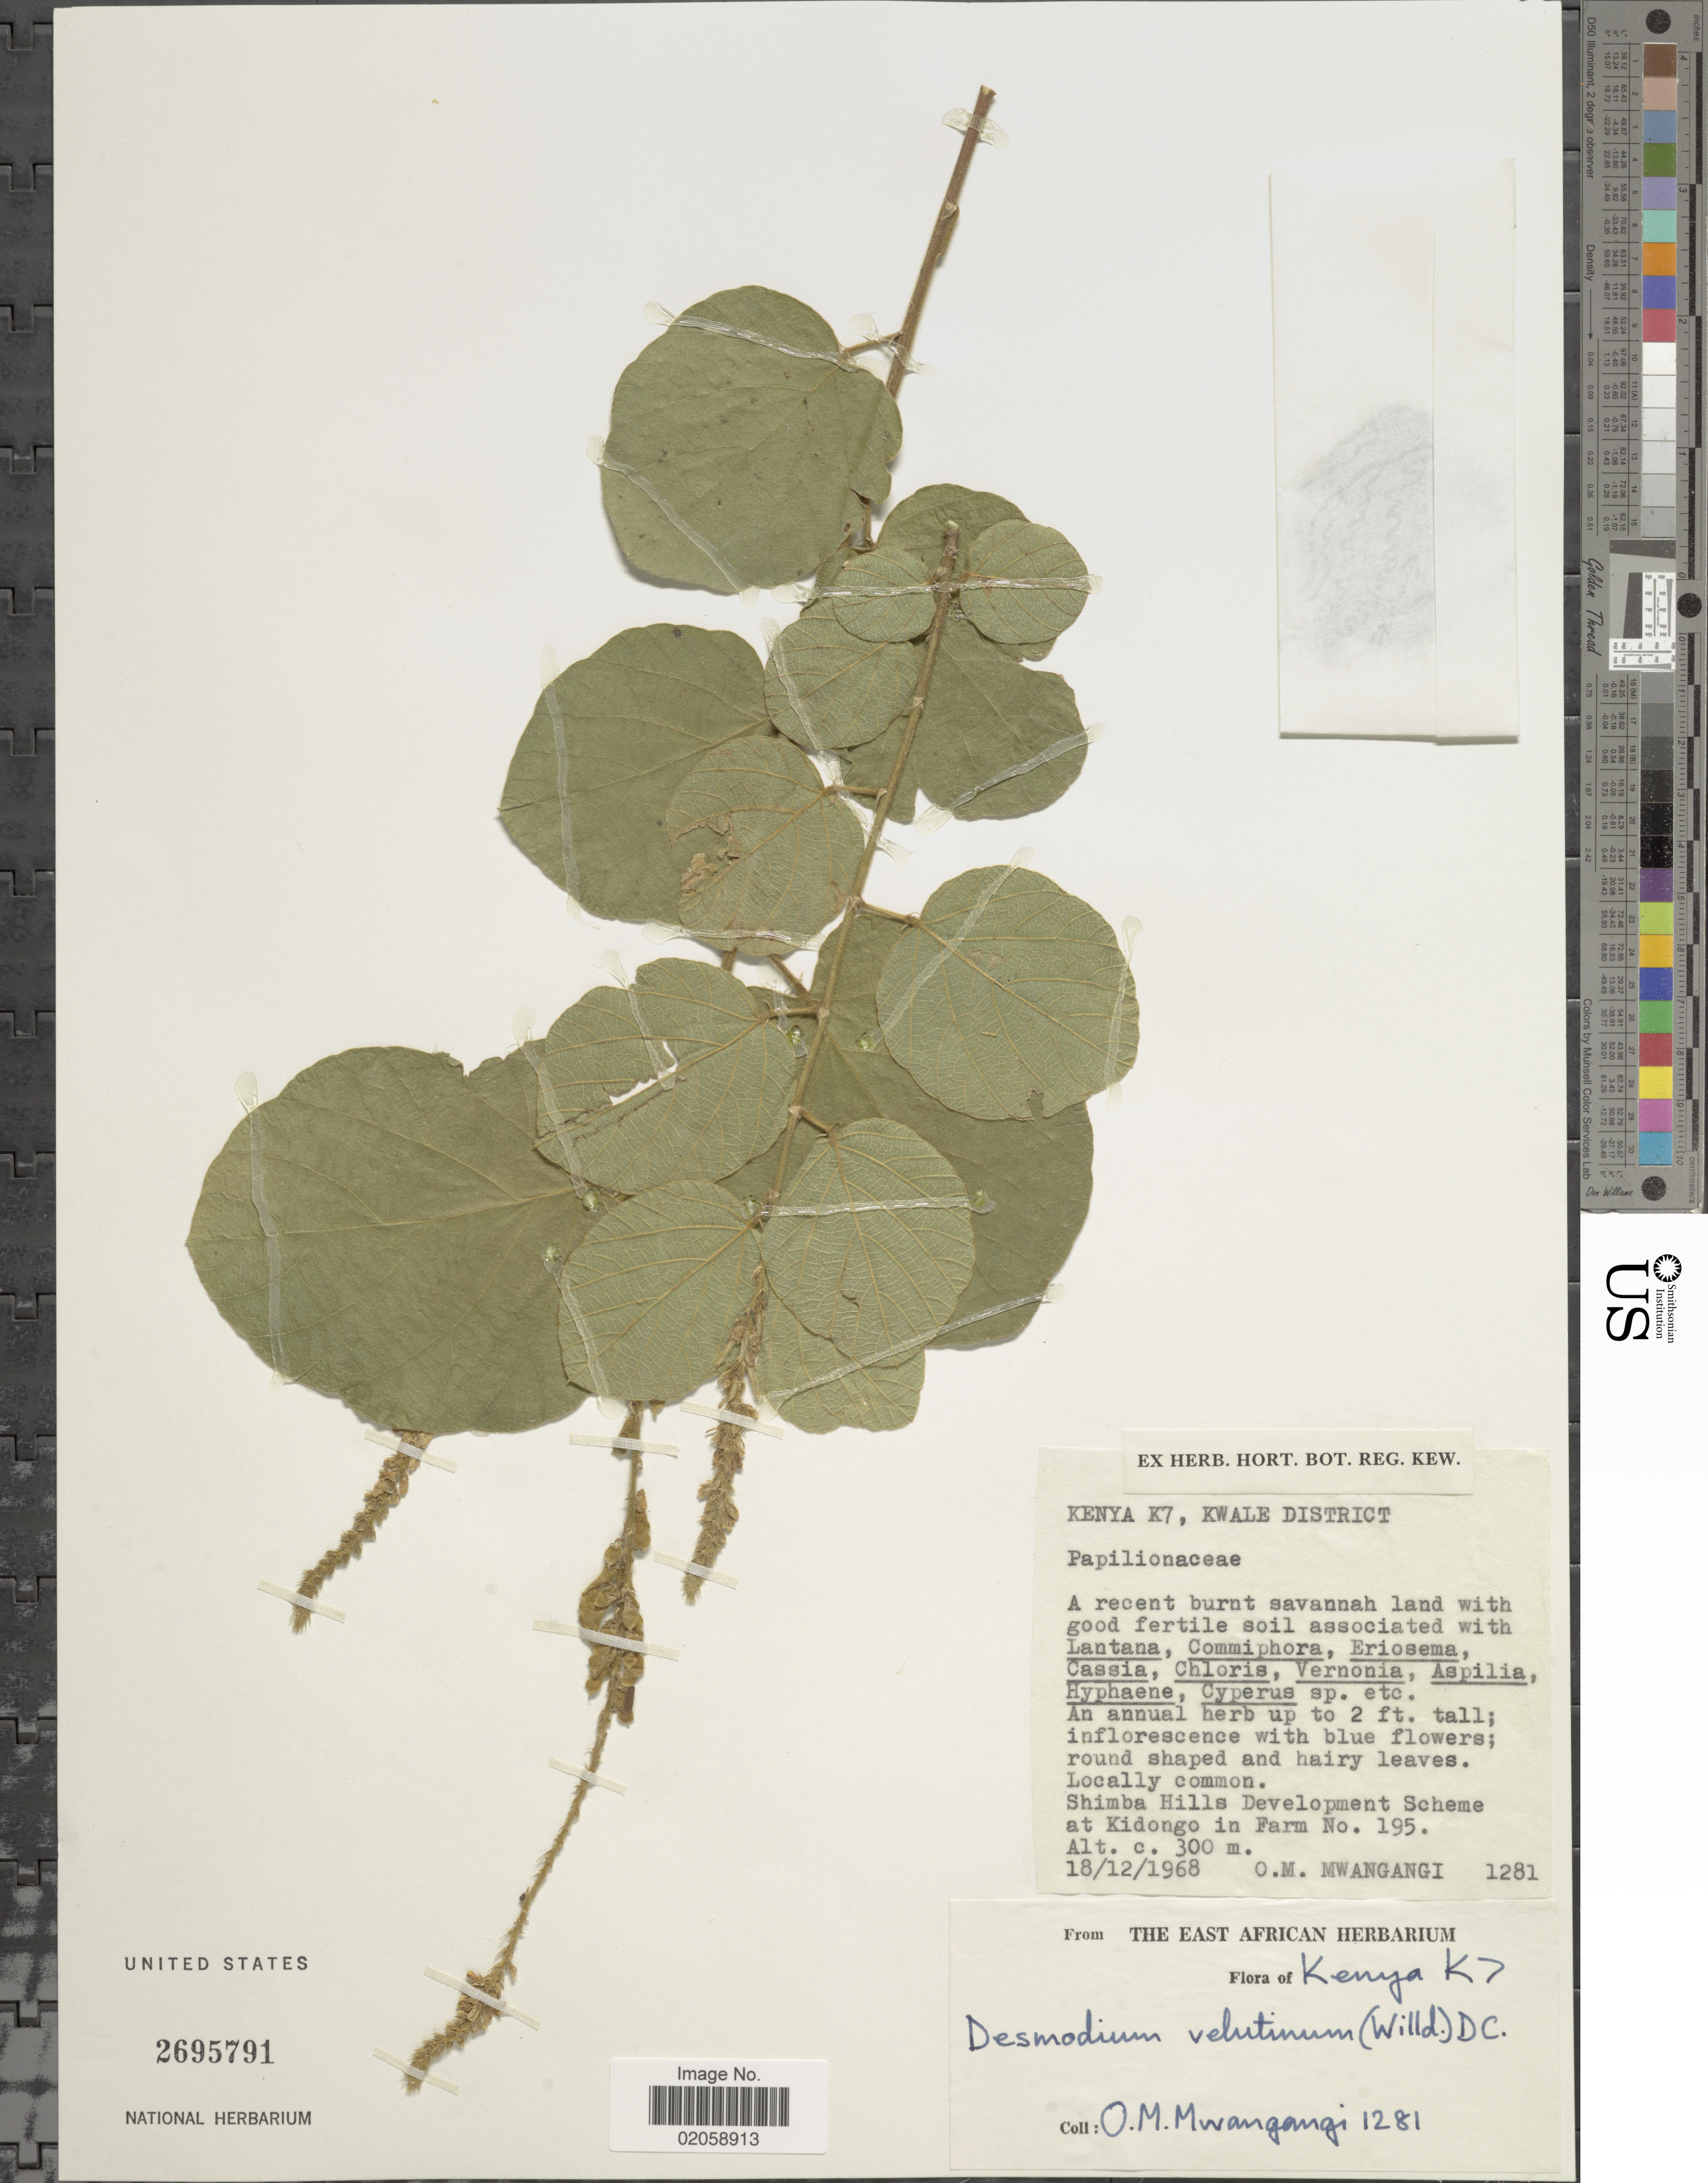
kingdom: Plantae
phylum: Tracheophyta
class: Magnoliopsida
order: Fabales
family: Fabaceae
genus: Polhillides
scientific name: Polhillides velutina subsp. velutina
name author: (Willd.) H. Ohashi & K. Ohashi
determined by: Strong, Mark T., (BOT), Smithsonian Institution - National Museum of Natural History (UNITED STATES)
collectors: O. M. Mwangangi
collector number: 1281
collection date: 1968-12-18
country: Kenya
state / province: Kwale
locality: K7, Kwale District. Shimba Hills Development Scheme at Kidongo in Farm No. 195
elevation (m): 300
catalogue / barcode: US 2695791